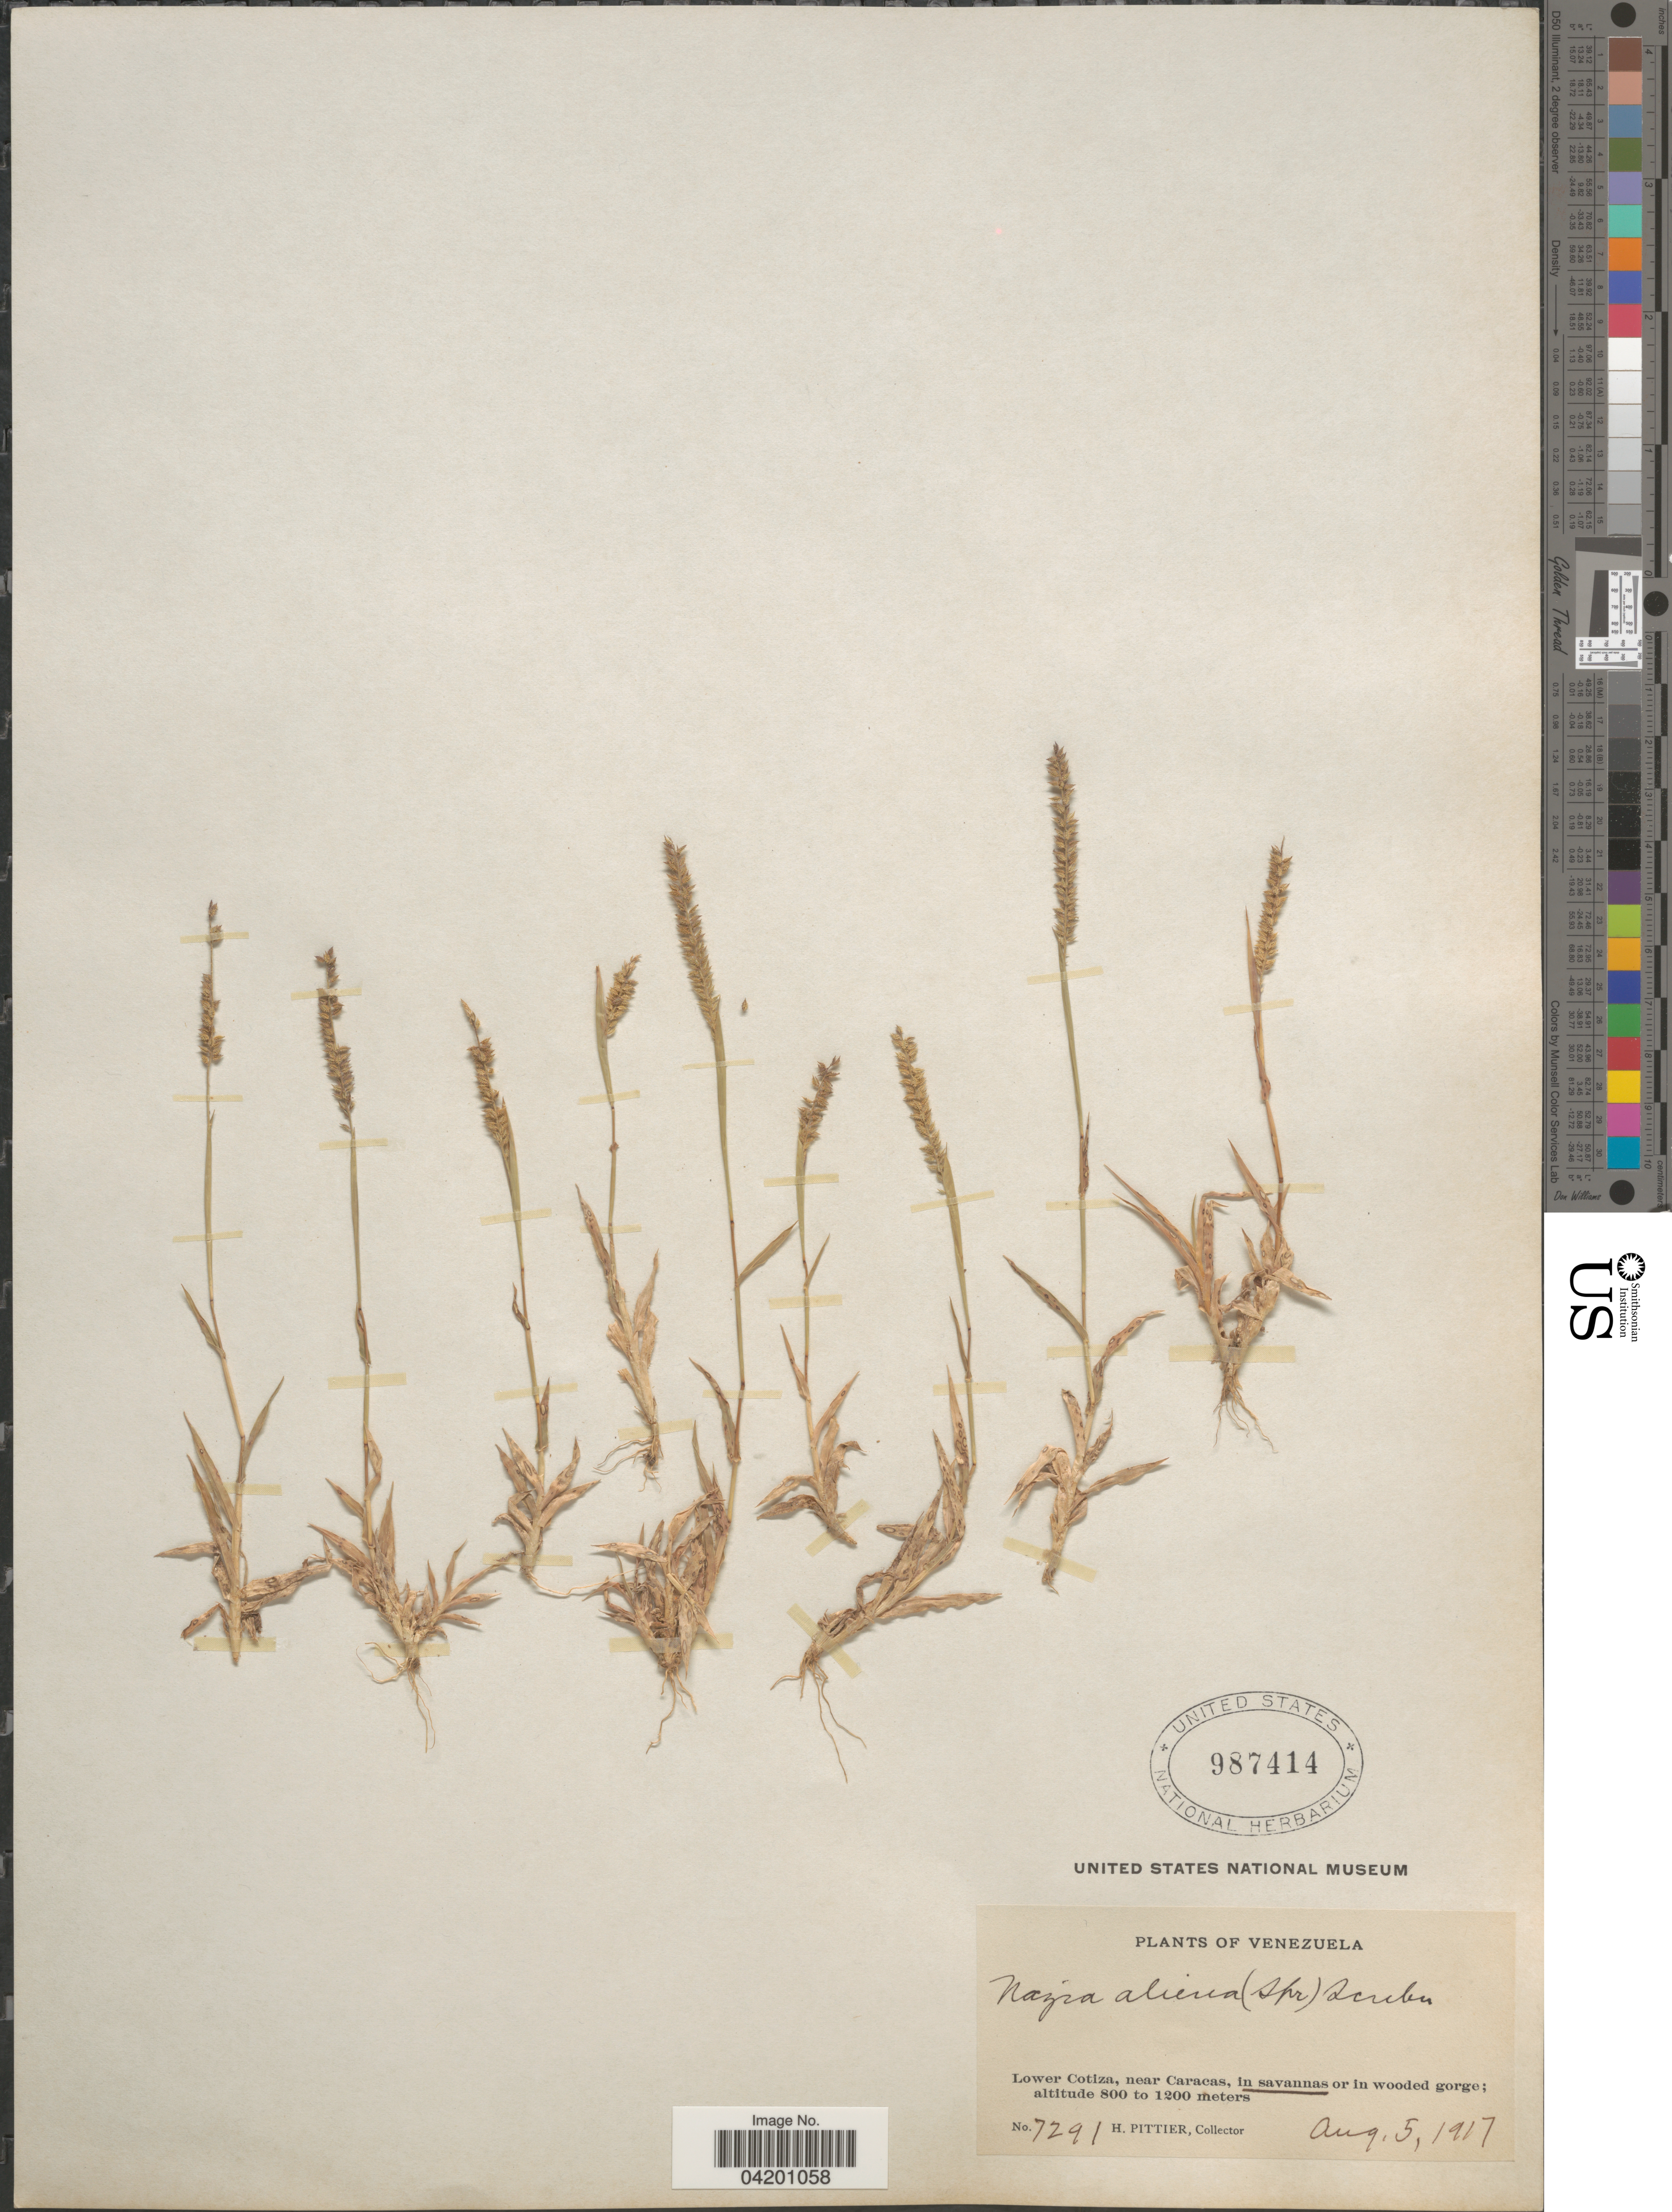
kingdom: Plantae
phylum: Tracheophyta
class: Liliopsida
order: Poales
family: Poaceae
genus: Tragus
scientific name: Tragus berteronianus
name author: Schult.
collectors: H. F. Pittier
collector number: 7291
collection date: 1917-08-05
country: Venezuela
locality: Lower Cotiza, near Caracas.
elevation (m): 800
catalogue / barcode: US 987414